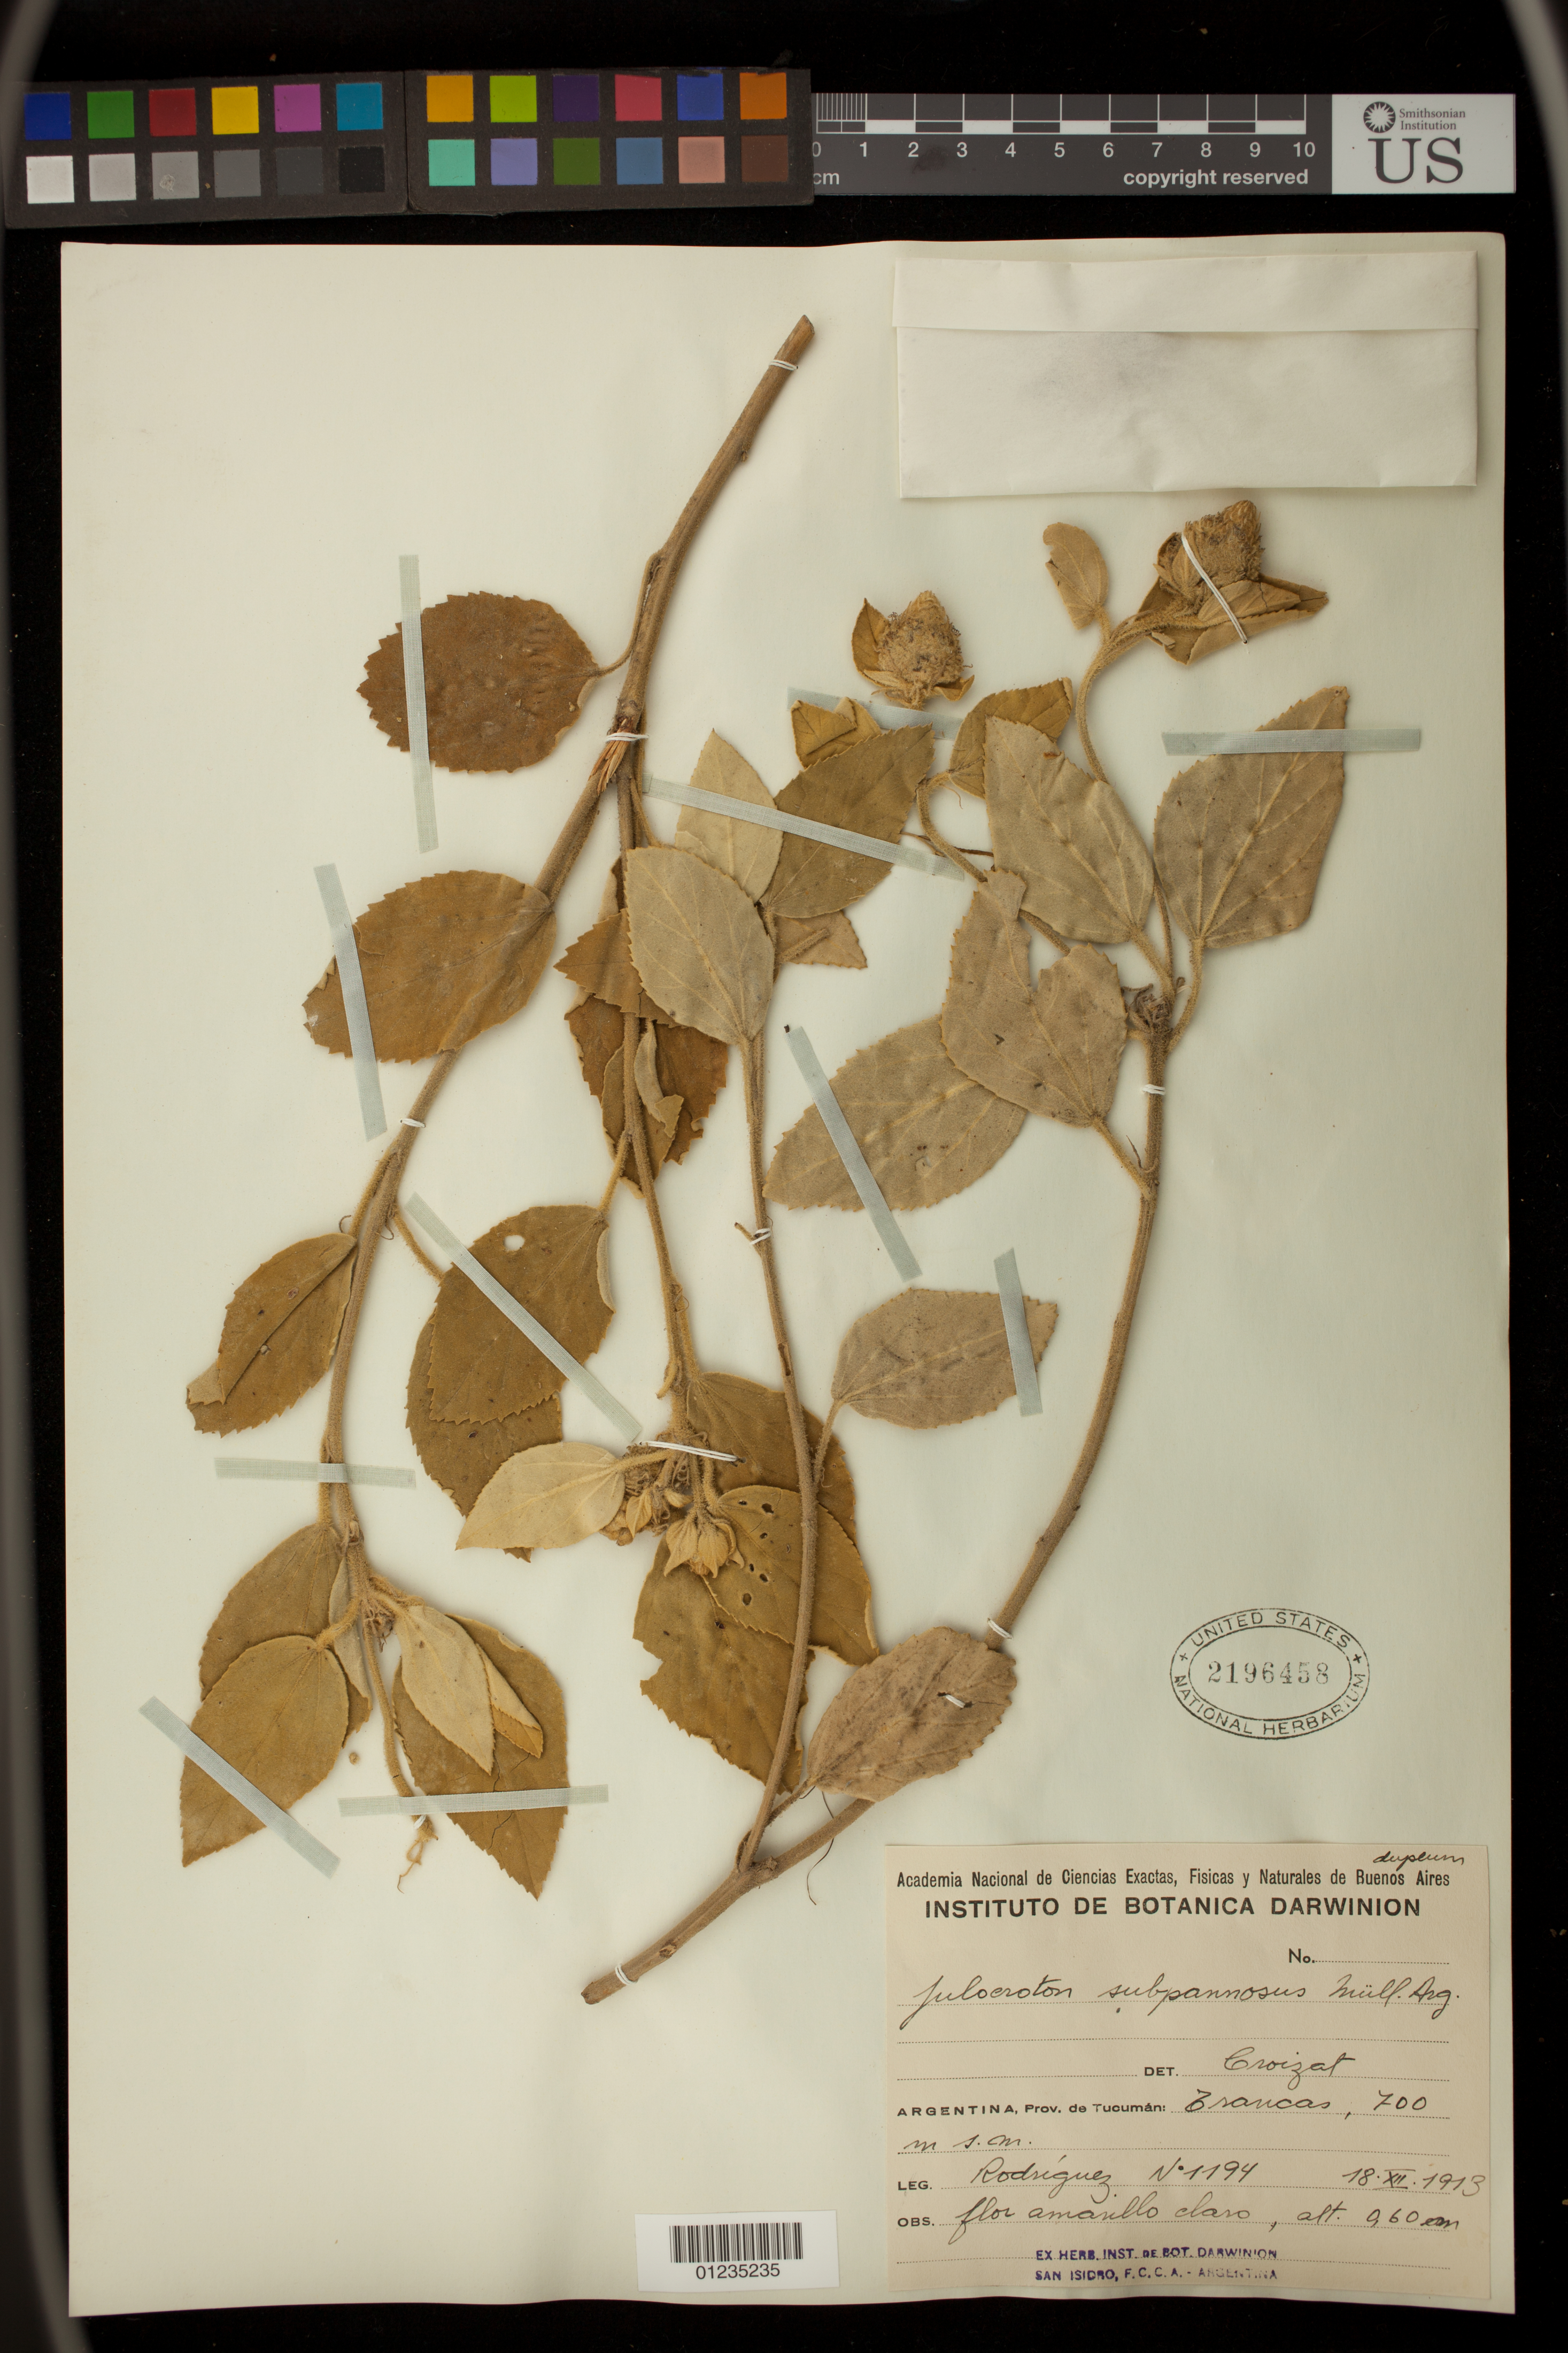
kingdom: Plantae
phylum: Tracheophyta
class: Magnoliopsida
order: Malpighiales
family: Euphorbiaceae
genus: Julocroton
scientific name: Julocroton subpannosus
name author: Müll. Arg.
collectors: Rodriguez, --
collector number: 1194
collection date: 1913-12-18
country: Argentina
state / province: Tucumán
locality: Brancas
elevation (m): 960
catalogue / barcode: US 2196458